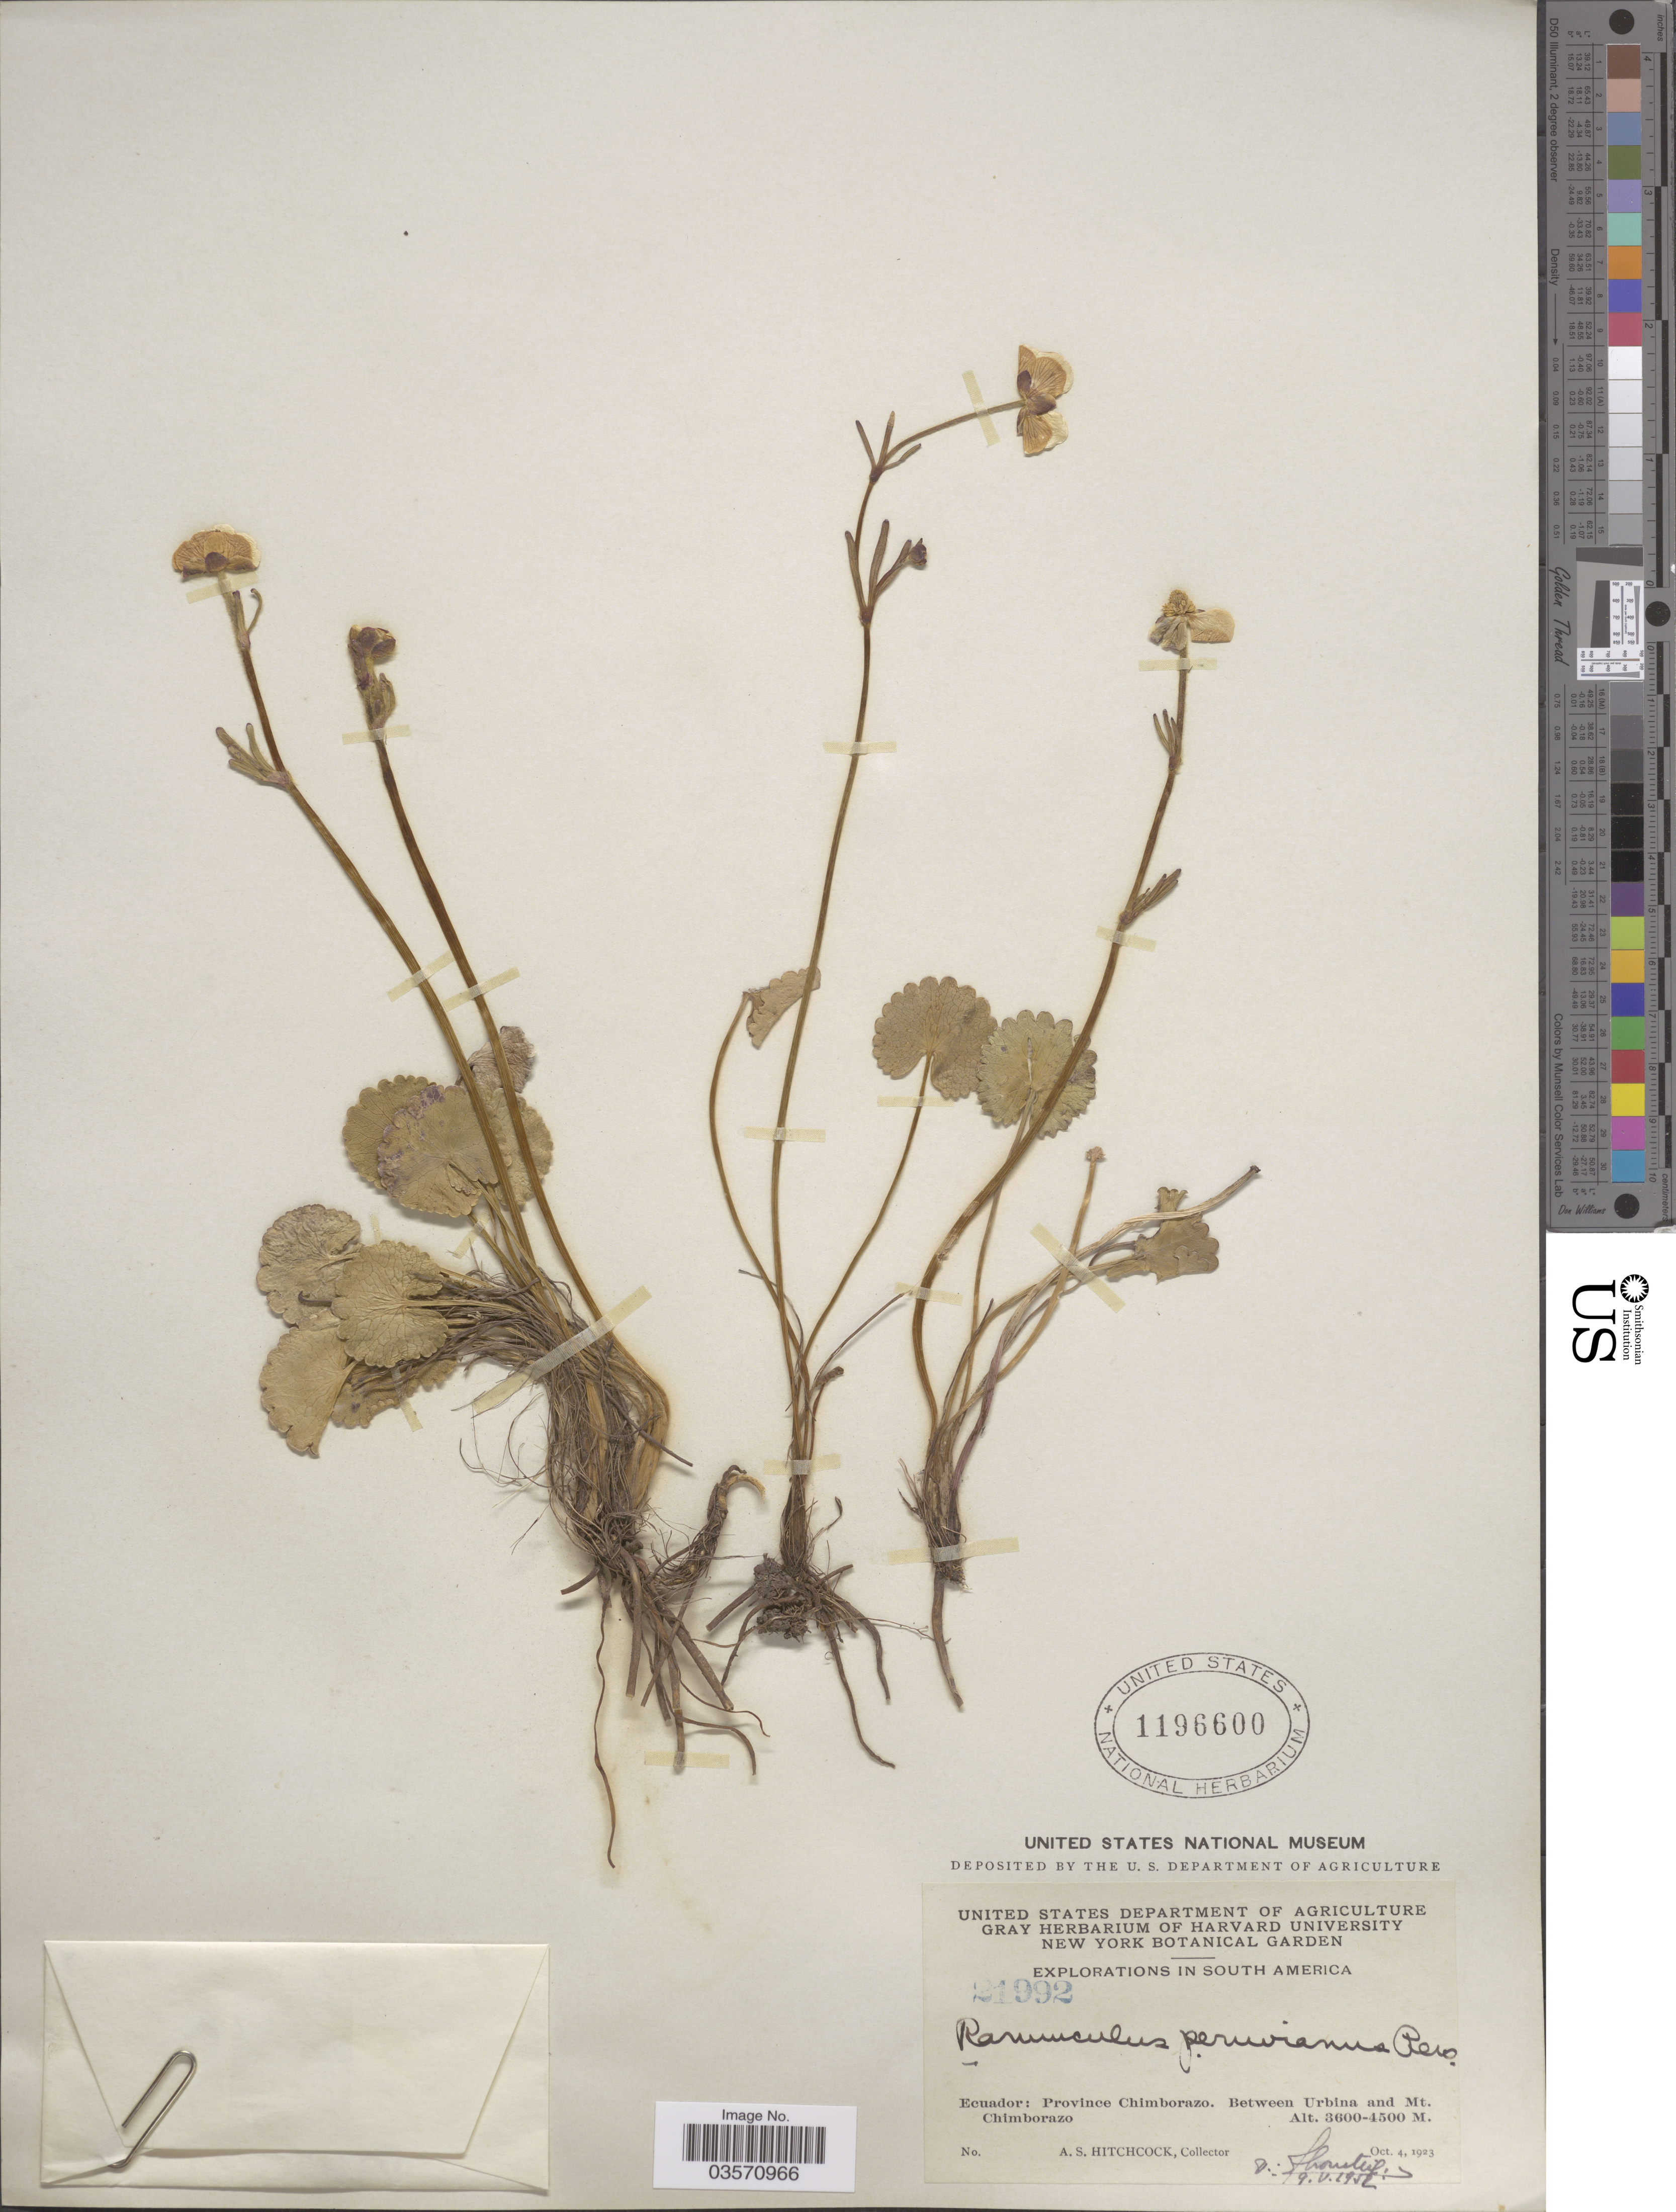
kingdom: Plantae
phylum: Tracheophyta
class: Magnoliopsida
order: Ranunculales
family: Ranunculaceae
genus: Ranunculus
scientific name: Ranunculus peruvianus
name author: Pers.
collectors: A. S. Hitchcock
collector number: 21992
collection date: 1923-10-04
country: Ecuador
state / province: Chimborazo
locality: Between Urbina and Mt. Chimborazo.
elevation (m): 3600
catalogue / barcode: US 1196600